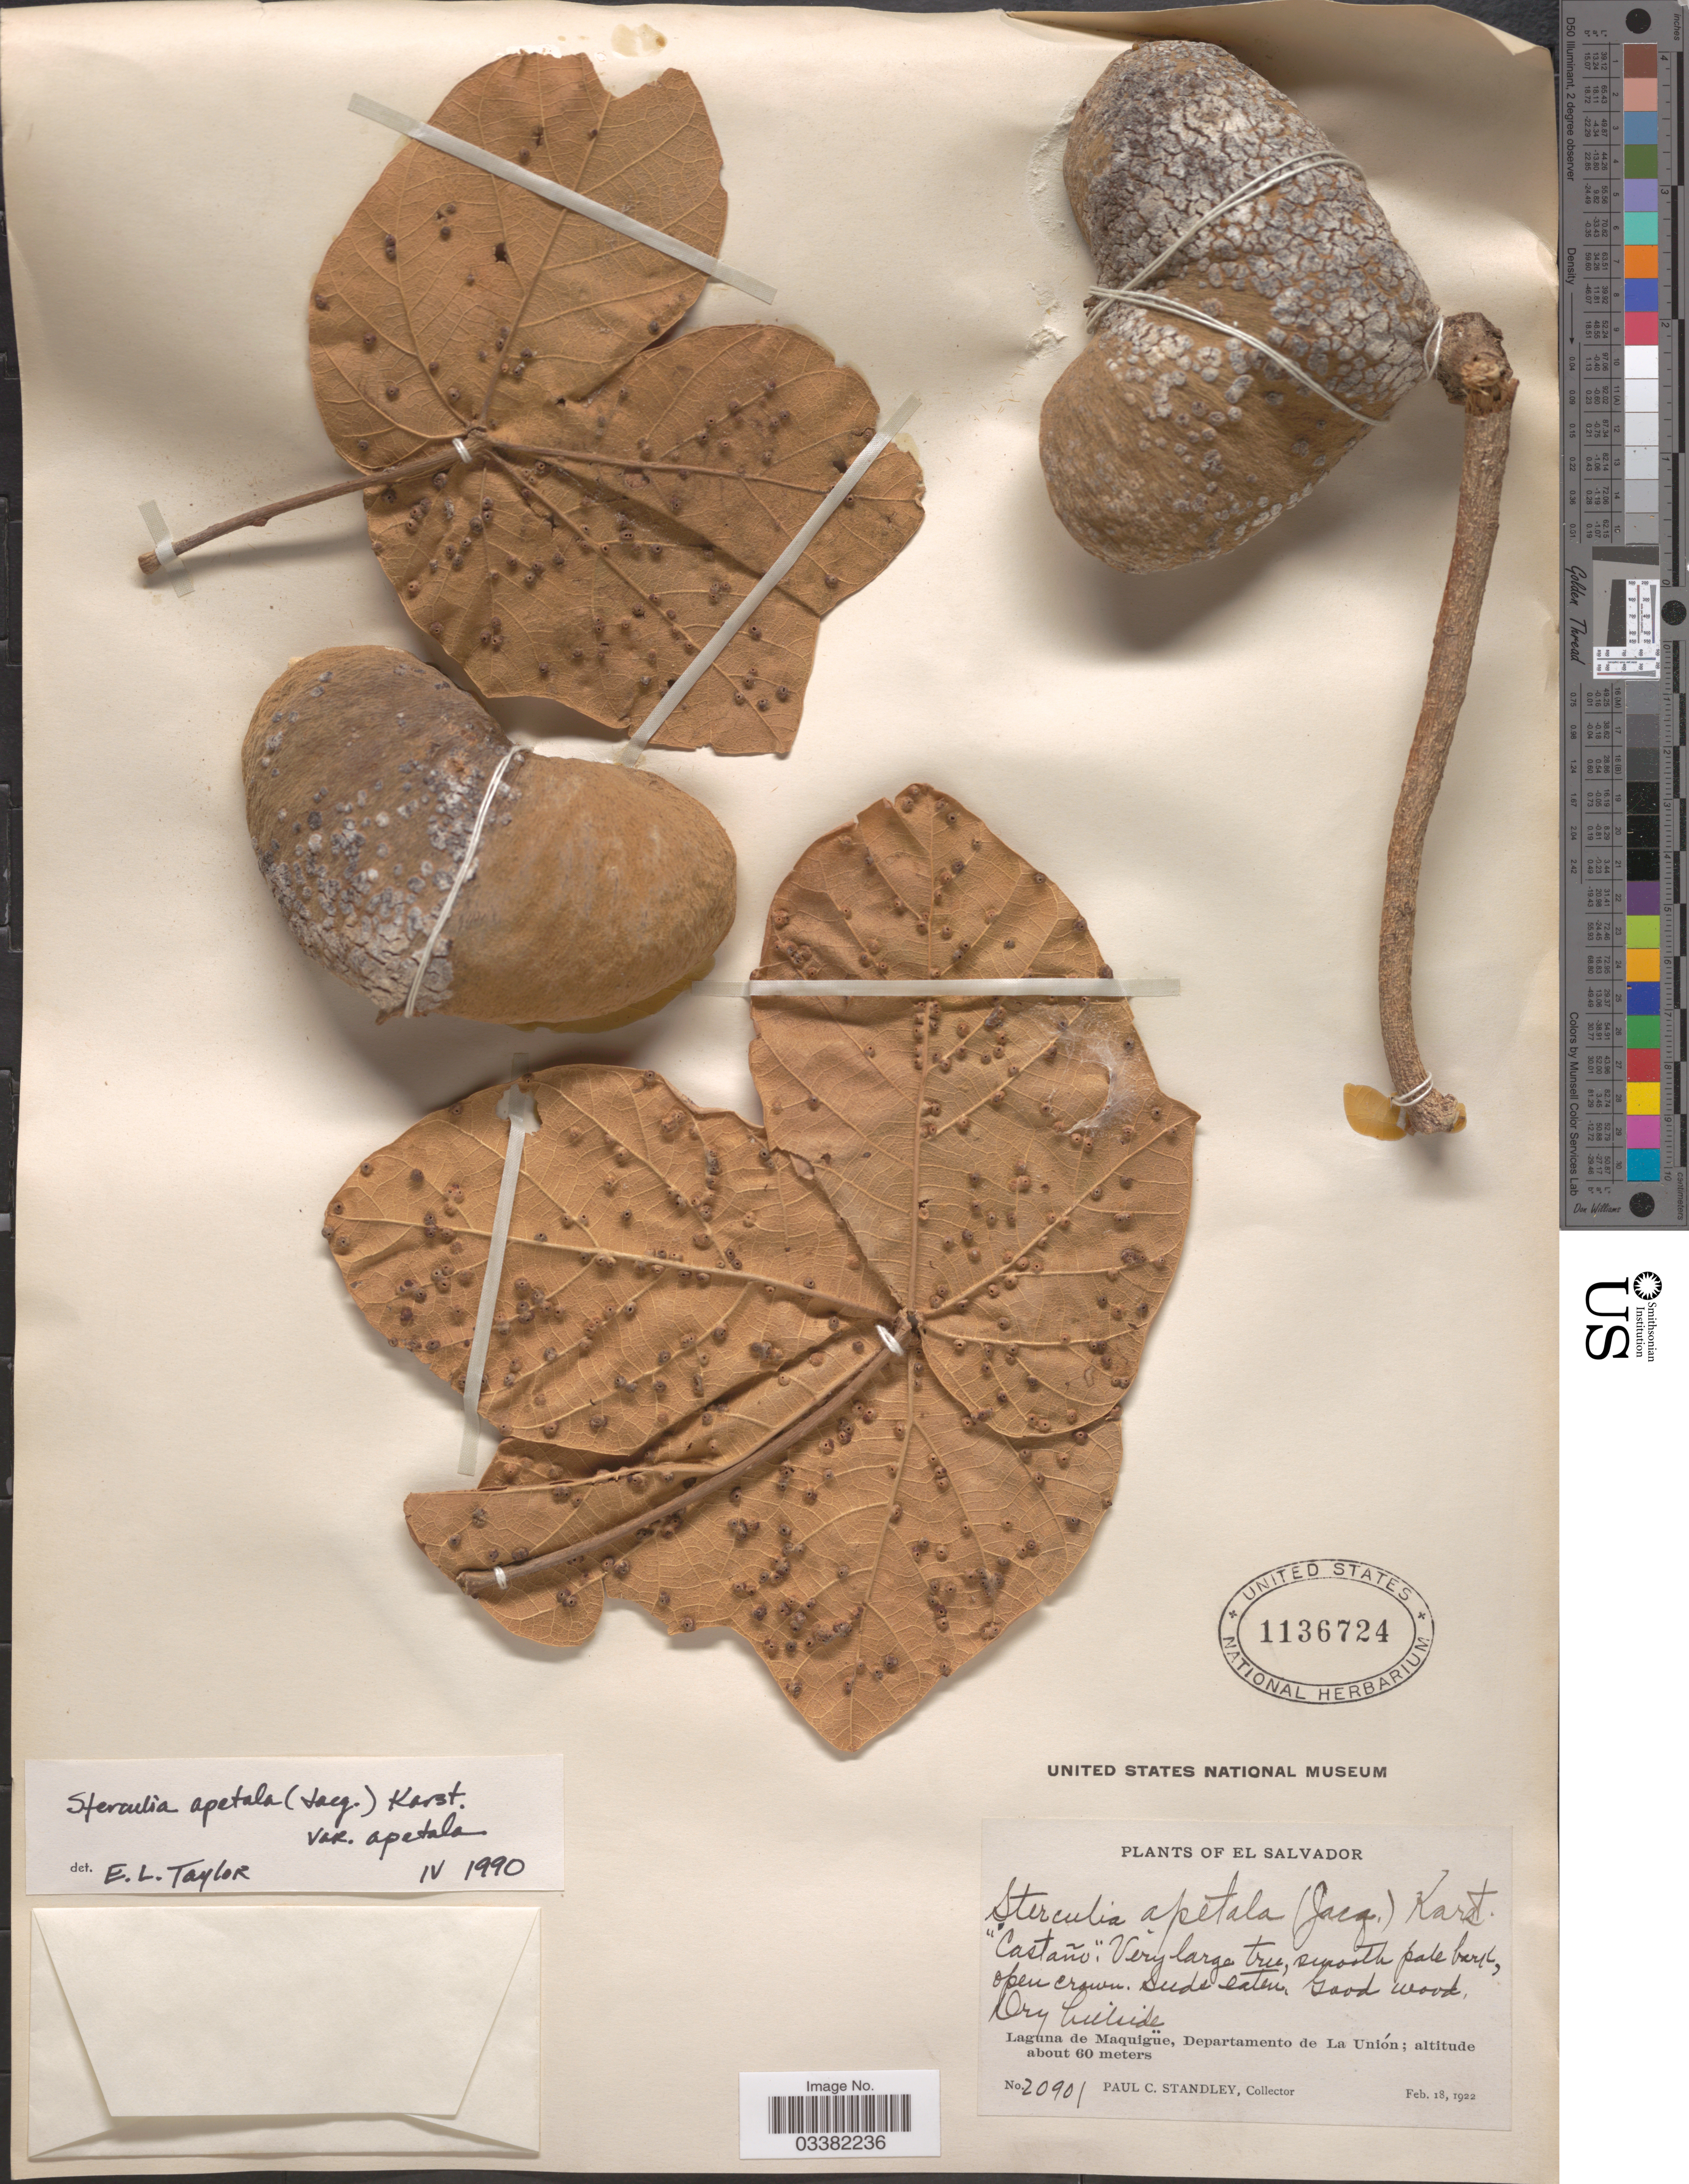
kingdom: Plantae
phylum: Tracheophyta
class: Magnoliopsida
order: Malvales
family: Malvaceae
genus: Sterculia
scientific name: Sterculia apetala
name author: (Jacq.) H. Karst.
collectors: P. C. Standley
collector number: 20901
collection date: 1922-02-18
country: El Salvador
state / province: La Union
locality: Laguna de Maquigüe, Departamento de La Unión.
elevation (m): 60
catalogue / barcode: US 1136724